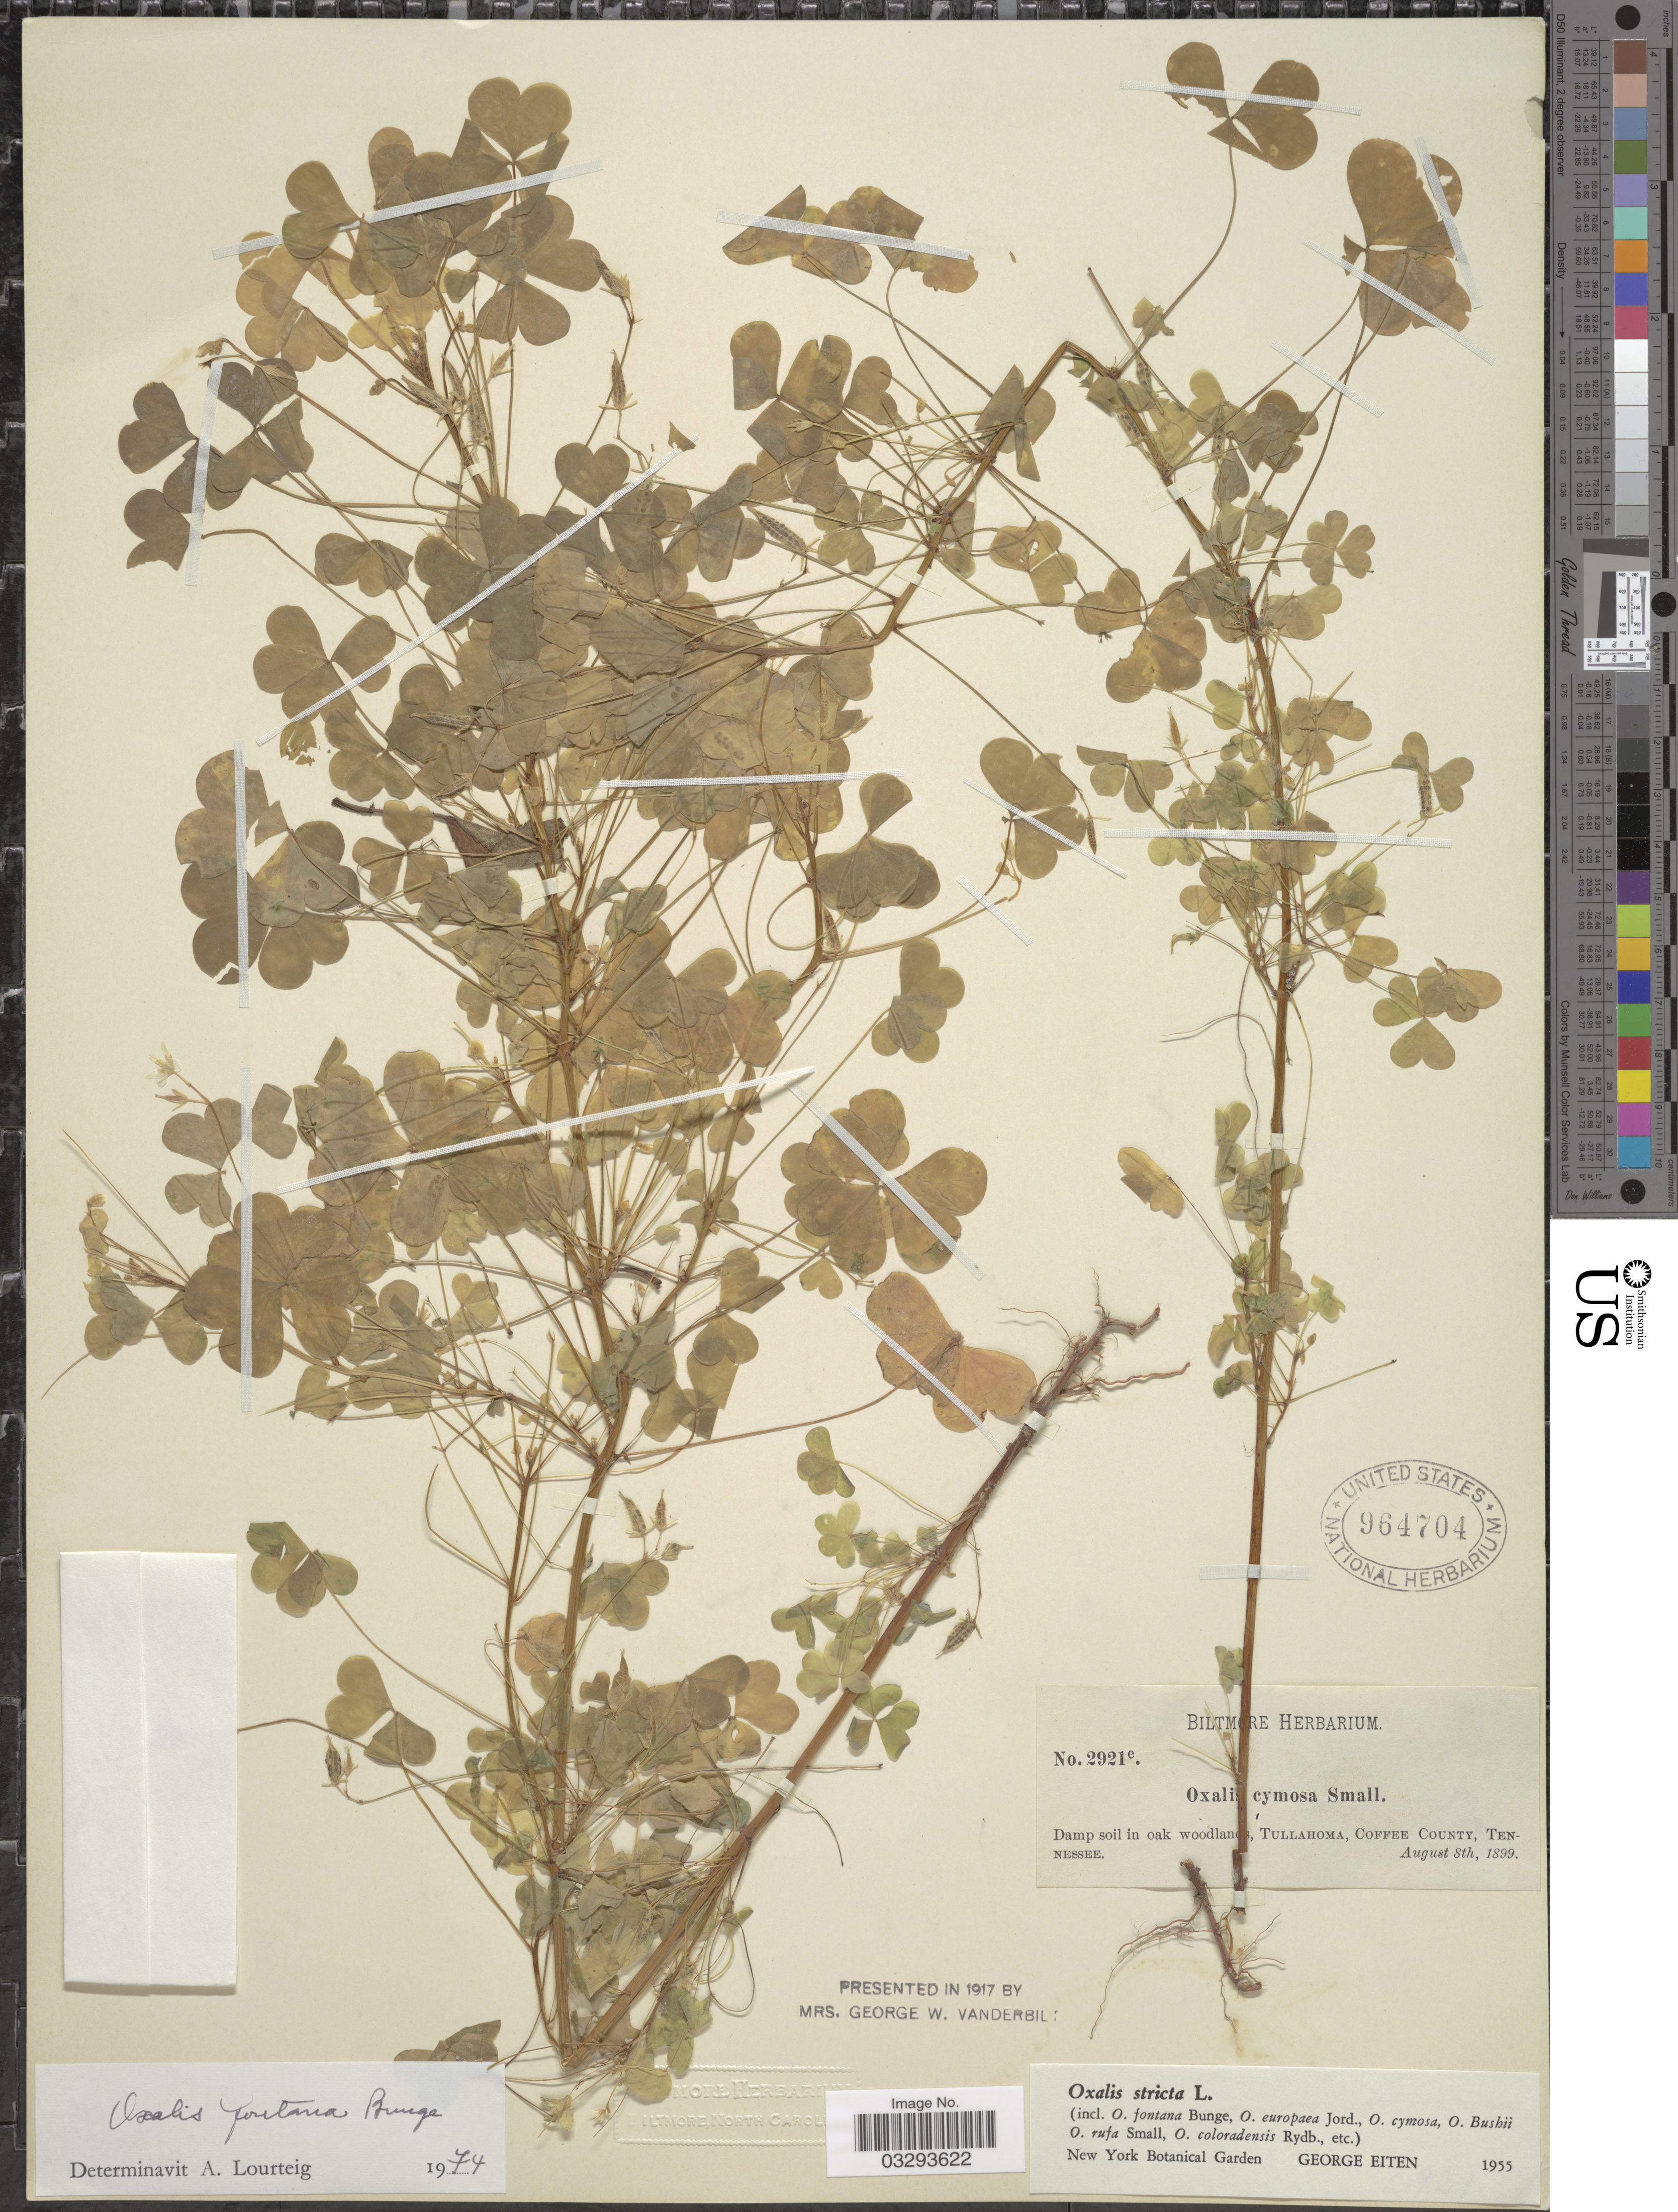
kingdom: Plantae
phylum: Tracheophyta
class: Magnoliopsida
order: Oxalidales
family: Oxalidaceae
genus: Oxalis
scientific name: Oxalis fontana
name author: Bunge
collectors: ex herb. Biltmore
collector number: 2921e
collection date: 1899-08-08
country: United States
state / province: Tennessee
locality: Tullahoma, Coffee County.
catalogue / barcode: US 964704